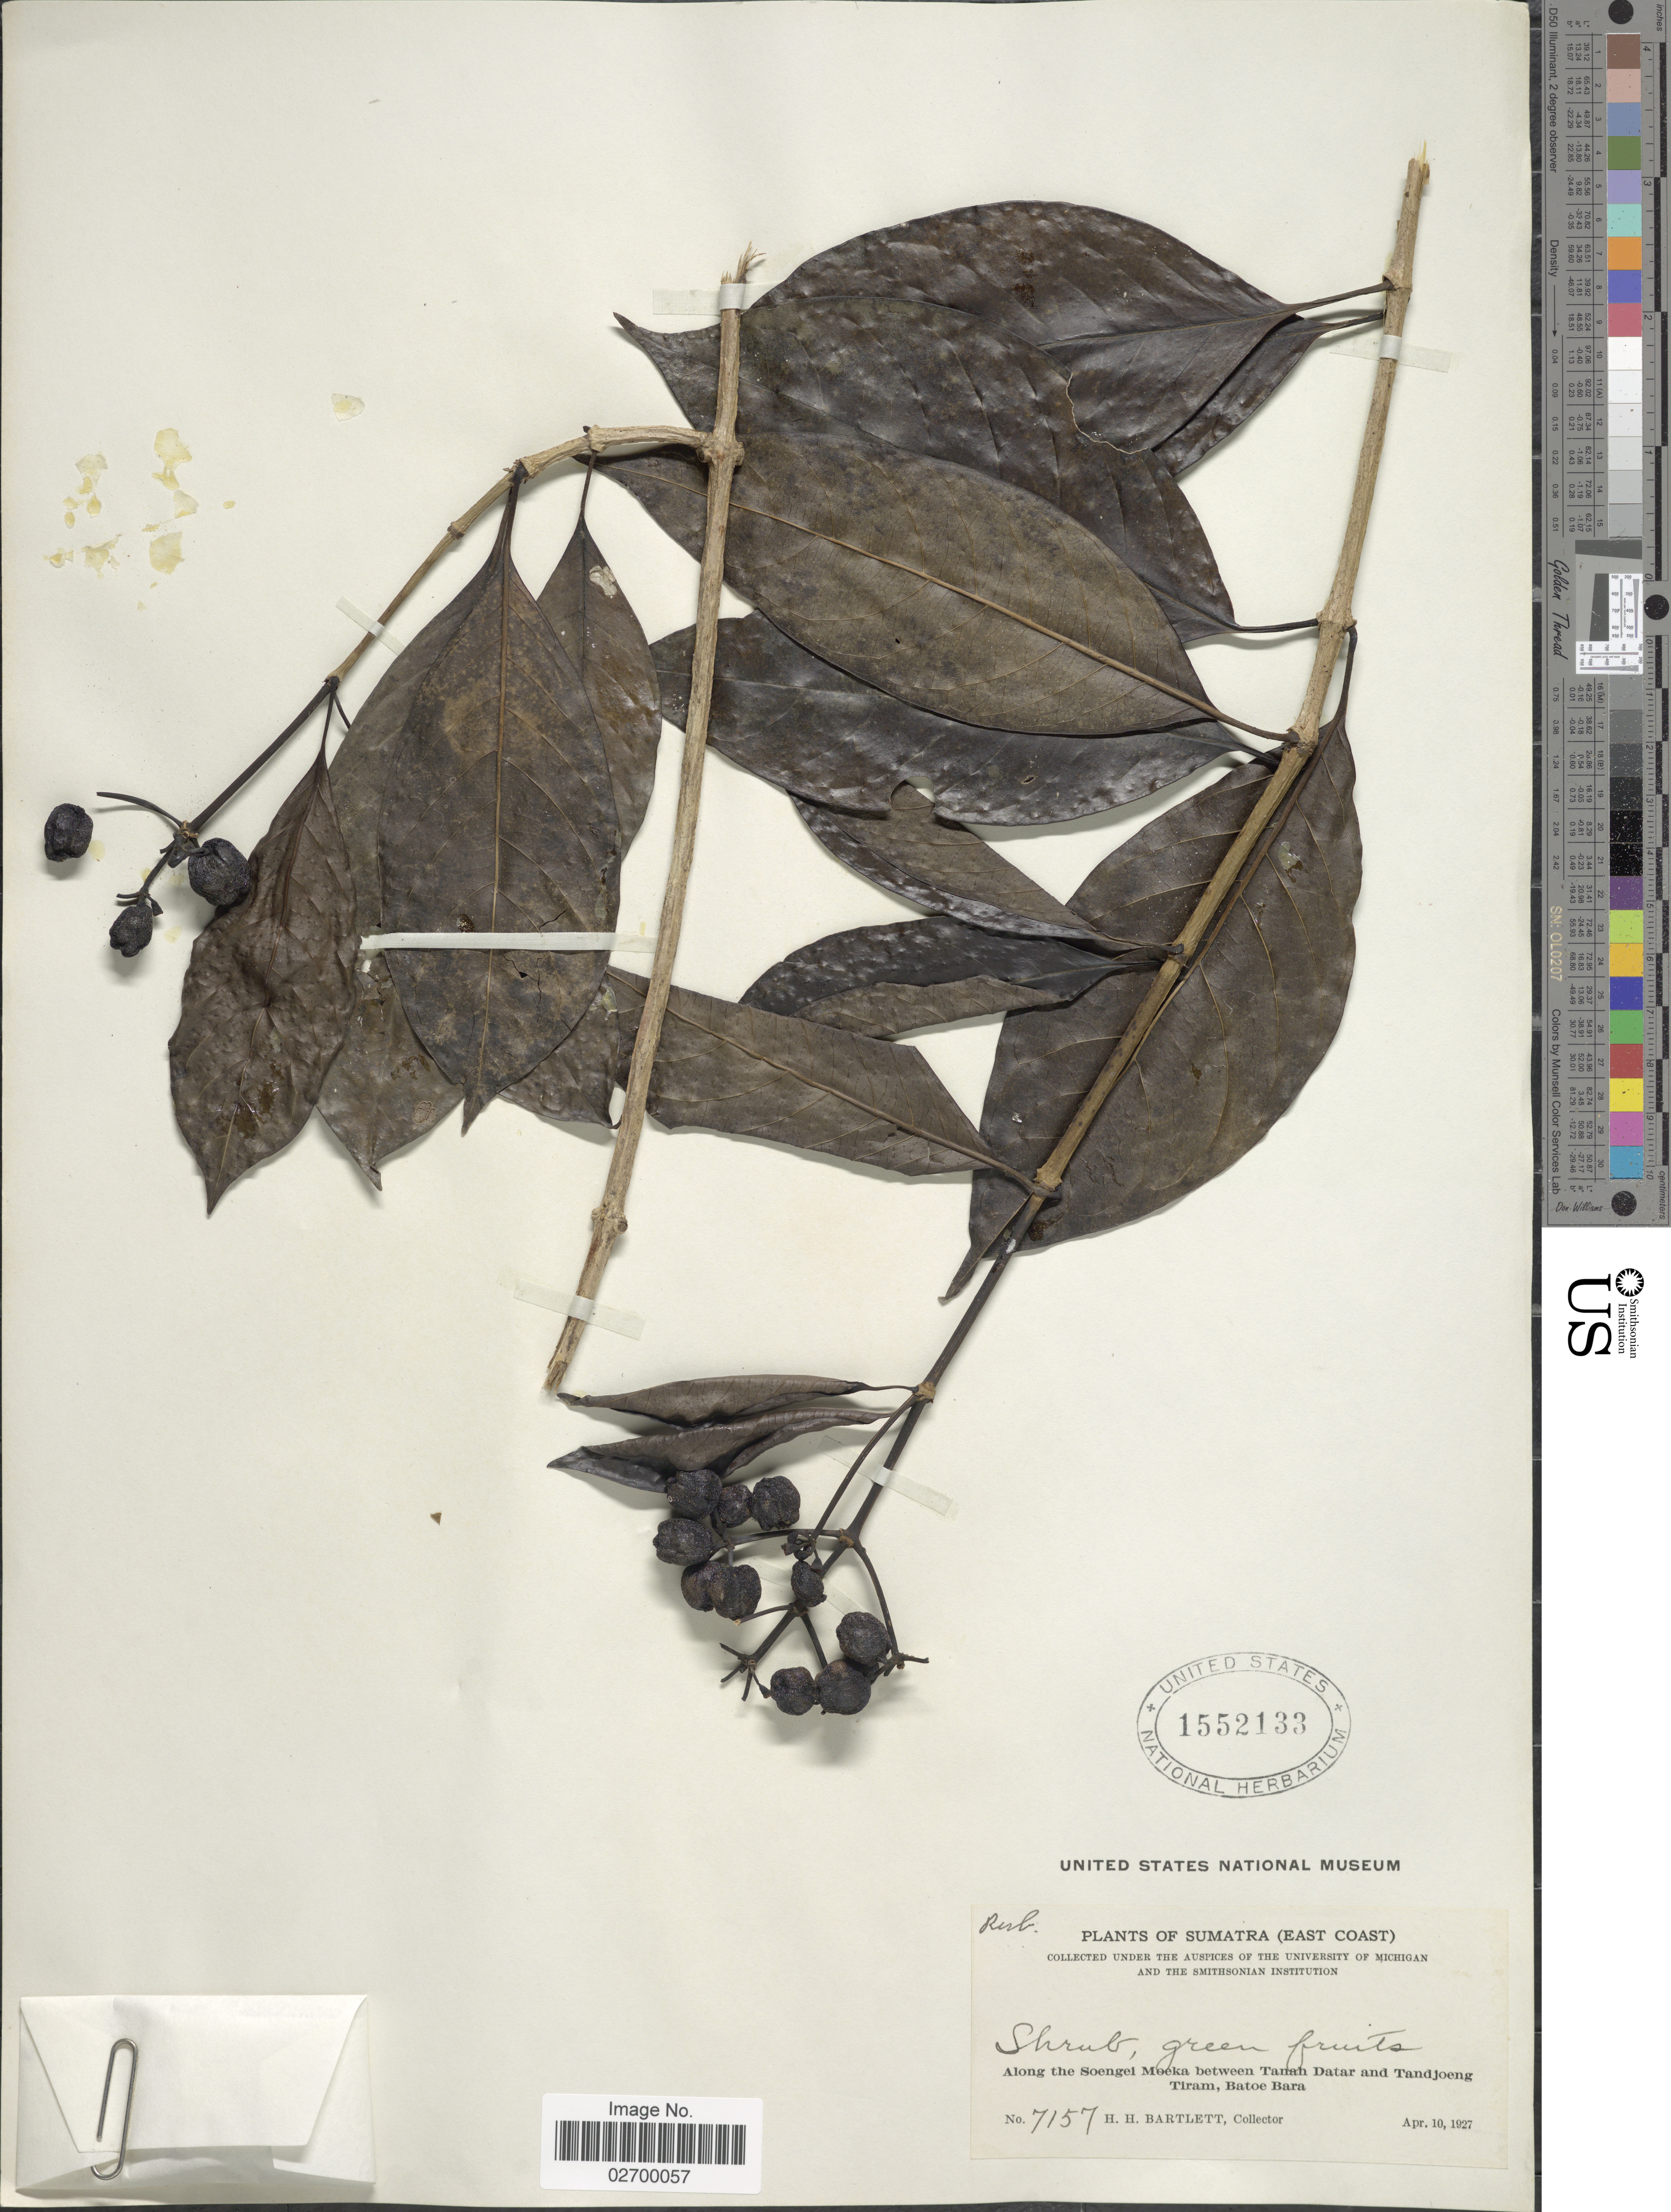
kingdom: Plantae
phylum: Tracheophyta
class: Magnoliopsida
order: Gentianales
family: Rubiaceae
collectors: H. H. Bartlett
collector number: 7157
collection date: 1927-04-10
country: Indonesia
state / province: Sumatra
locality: East Coast. Along the Soengei Moeka between Tanah Datar and Tandjoeng Tiram, Batoe Bara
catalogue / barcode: US 1552133